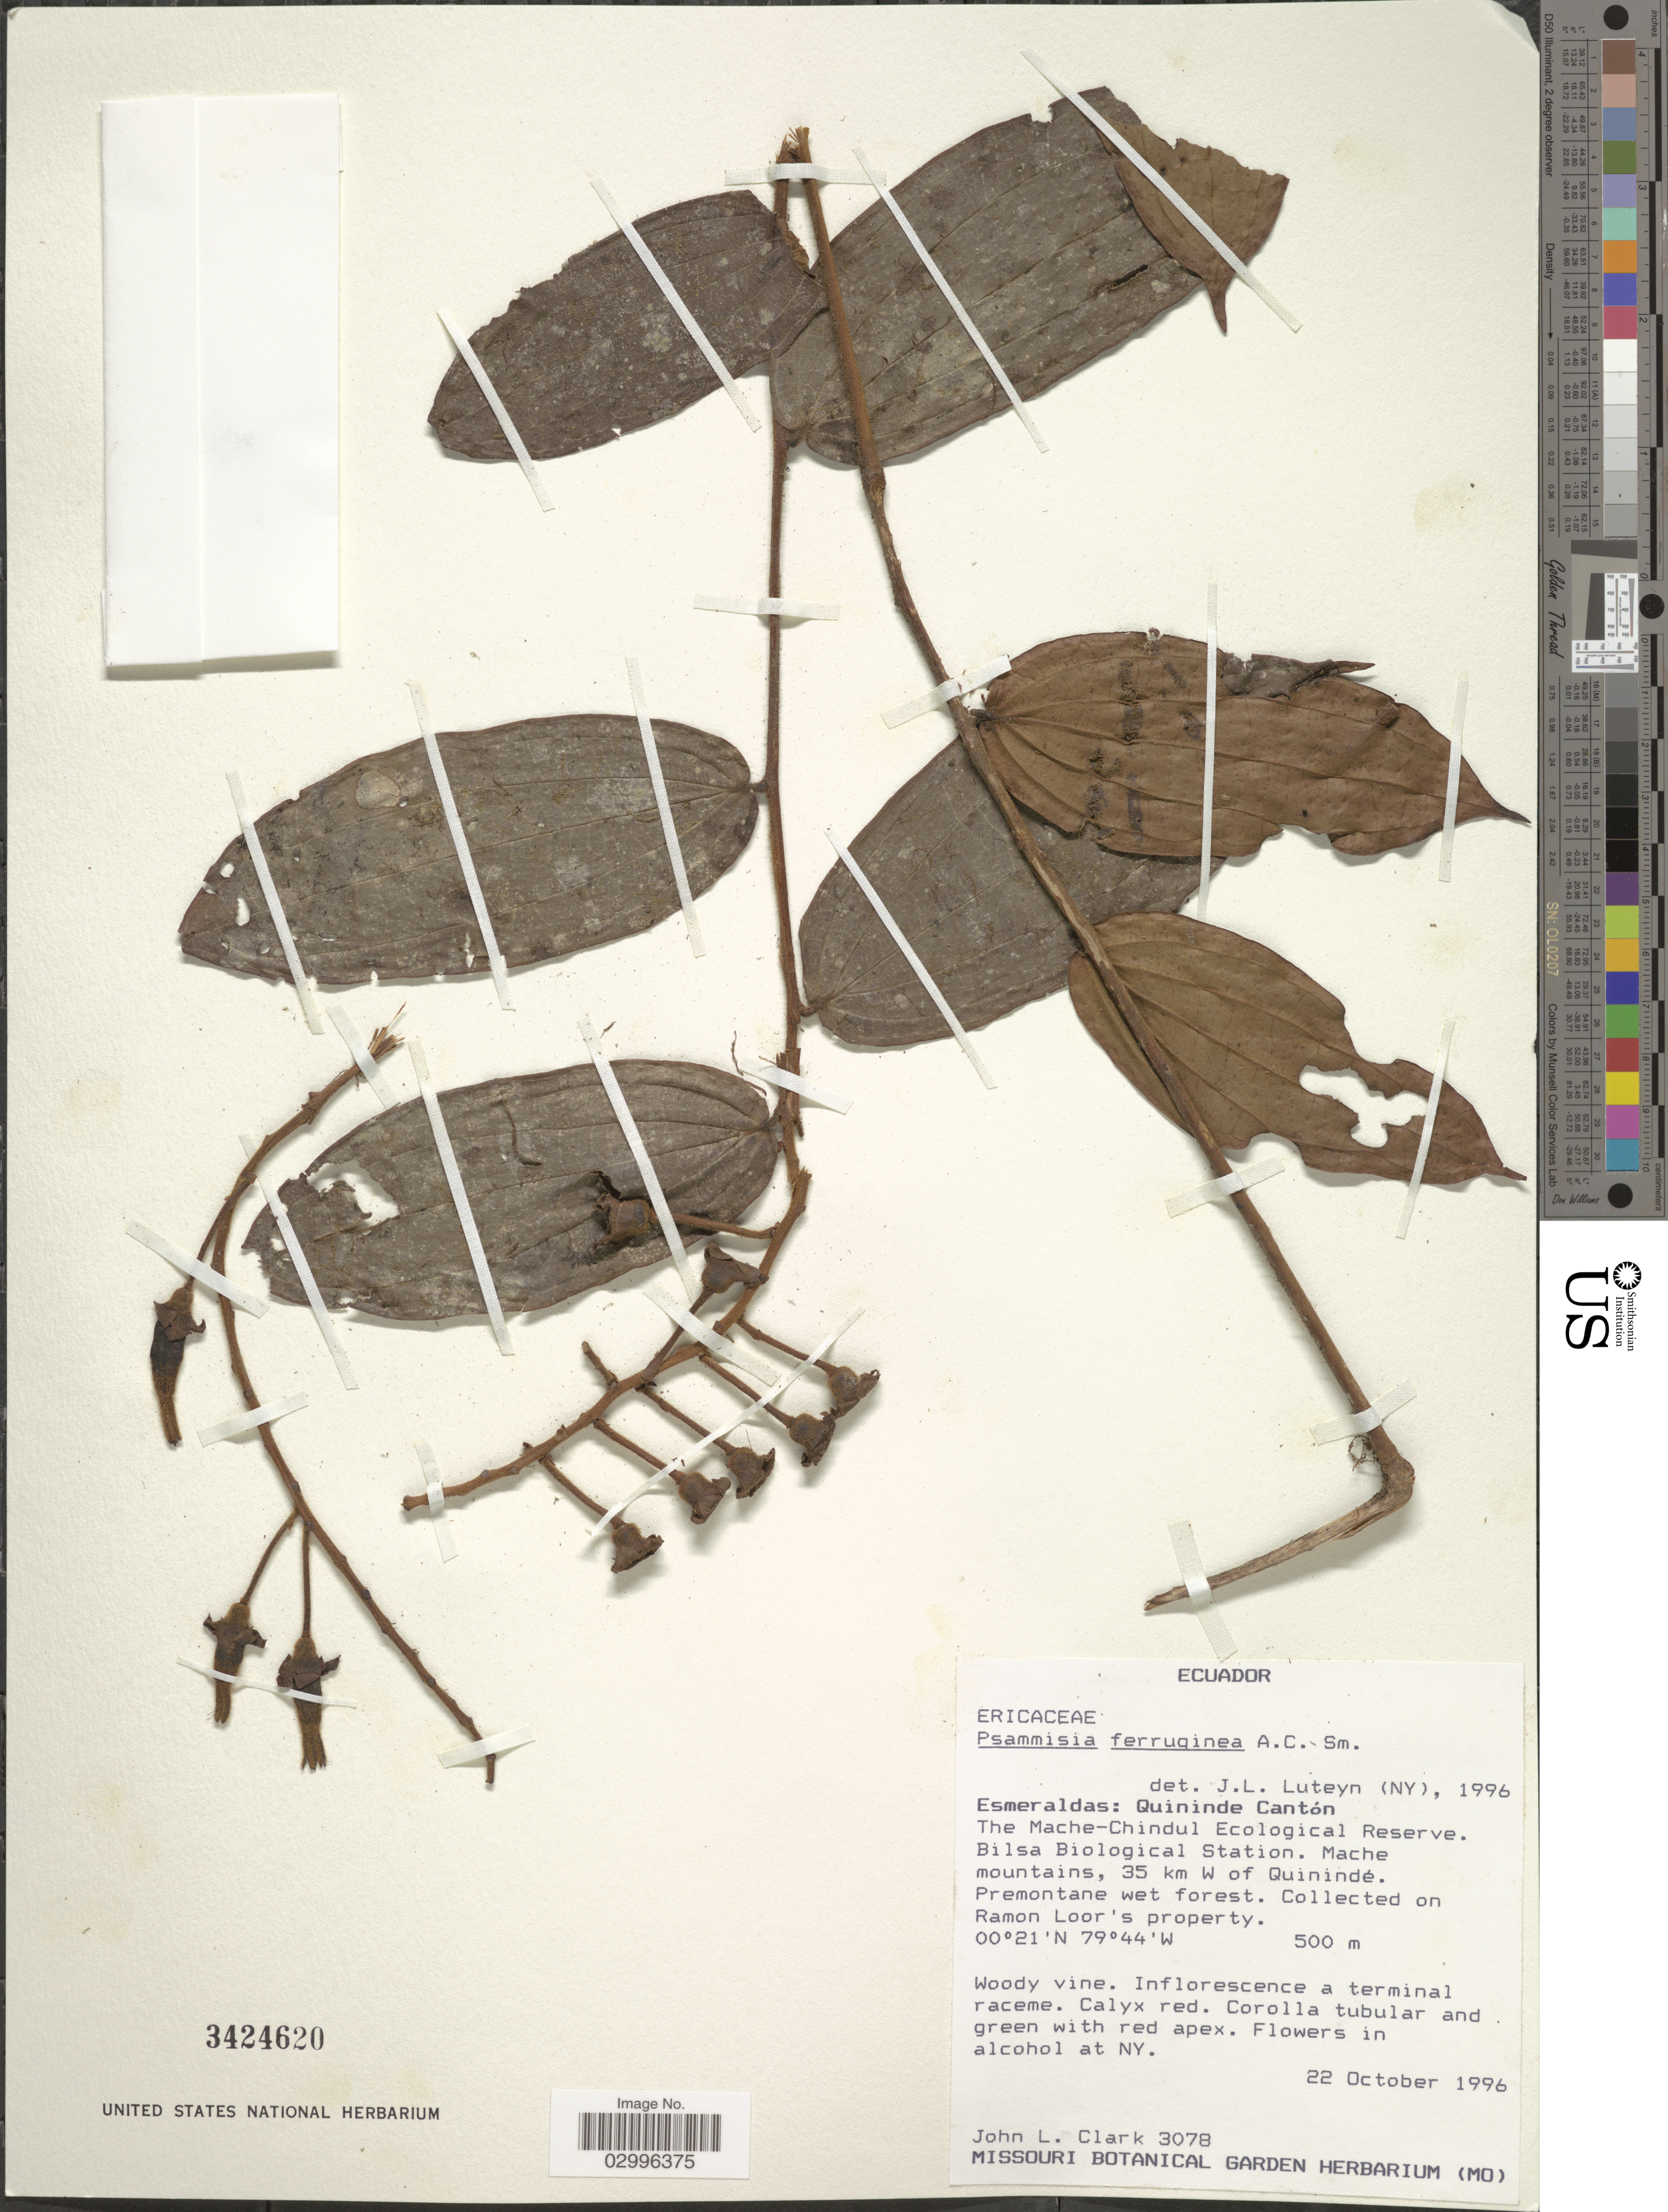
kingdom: Plantae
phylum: Tracheophyta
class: Magnoliopsida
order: Ericales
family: Ericaceae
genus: Psammisia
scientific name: Psammisia ferruginea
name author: A.C. Sm.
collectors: J. L. Clark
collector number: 3078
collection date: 1996-10-22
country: Ecuador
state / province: Esmeraldas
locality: Quininde Cantón. The Mache-Chindul Ecological Reserve. Bilsa Biological Station. Mache mountains, 35 km W of Quinindé.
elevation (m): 500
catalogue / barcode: US 3424620